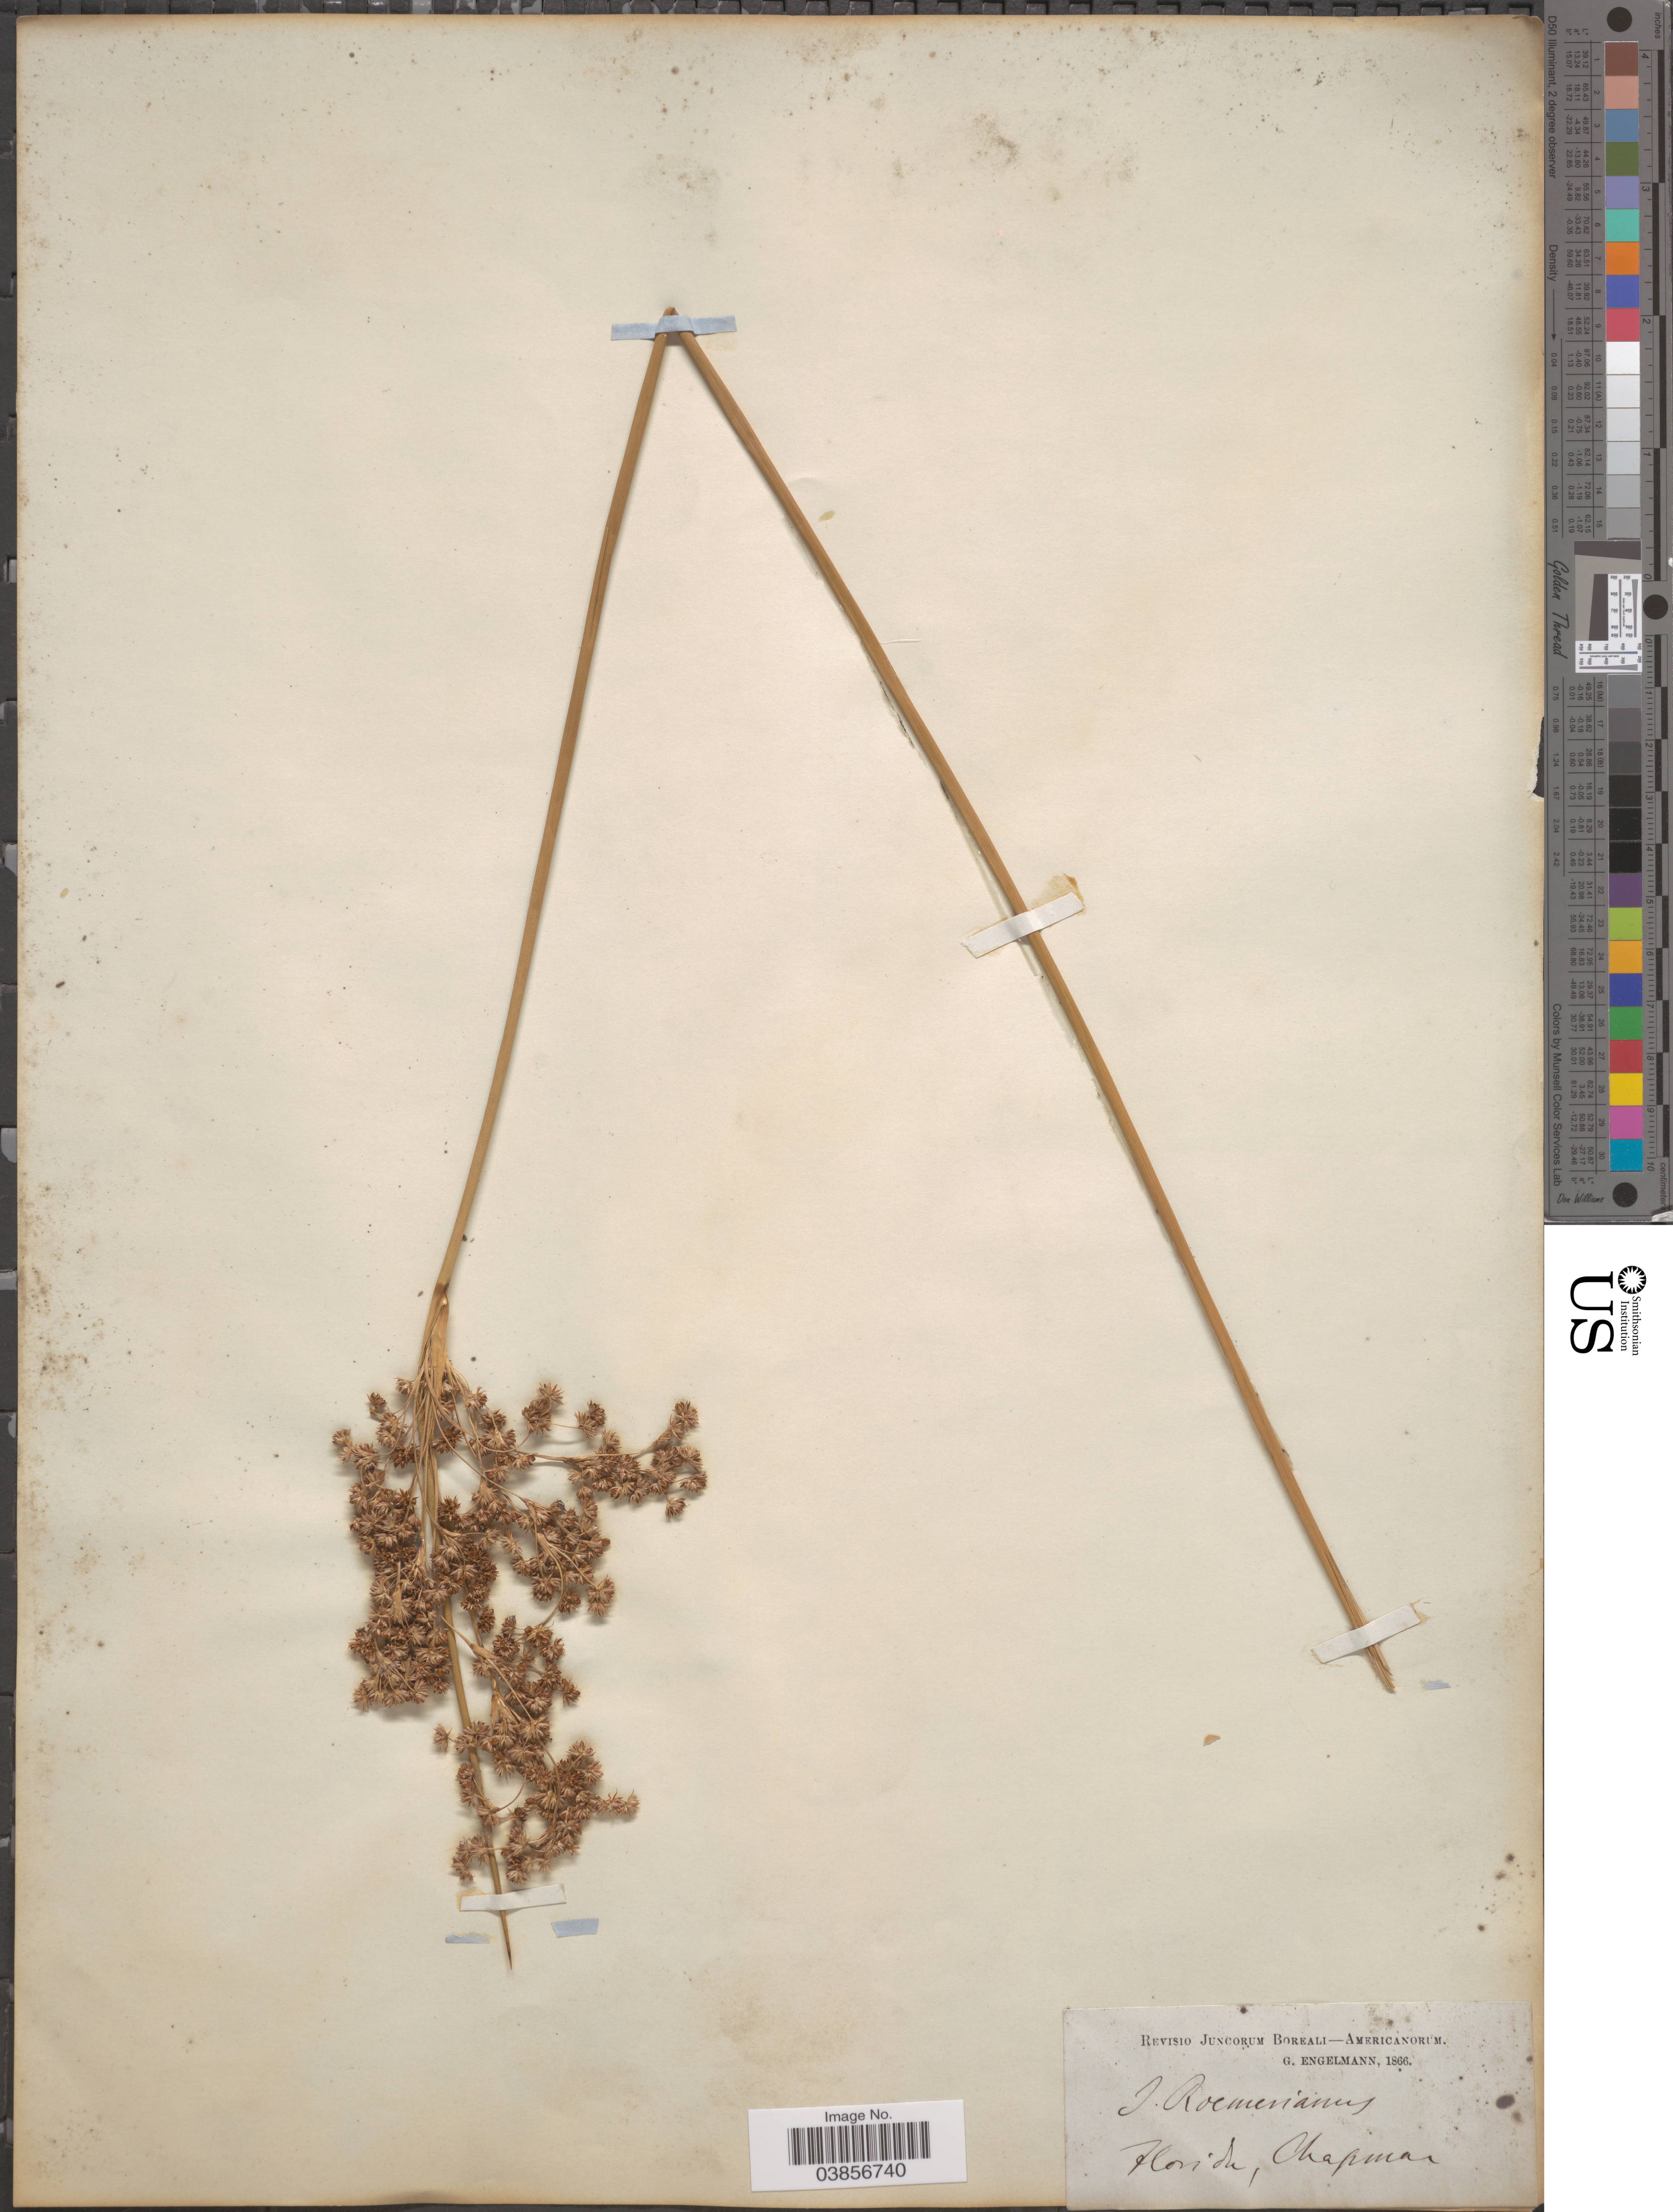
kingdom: Plantae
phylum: Tracheophyta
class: Liliopsida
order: Poales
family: Juncaceae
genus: Juncus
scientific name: Juncus roemerianus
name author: Scheele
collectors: A. Chapman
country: United States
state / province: Florida